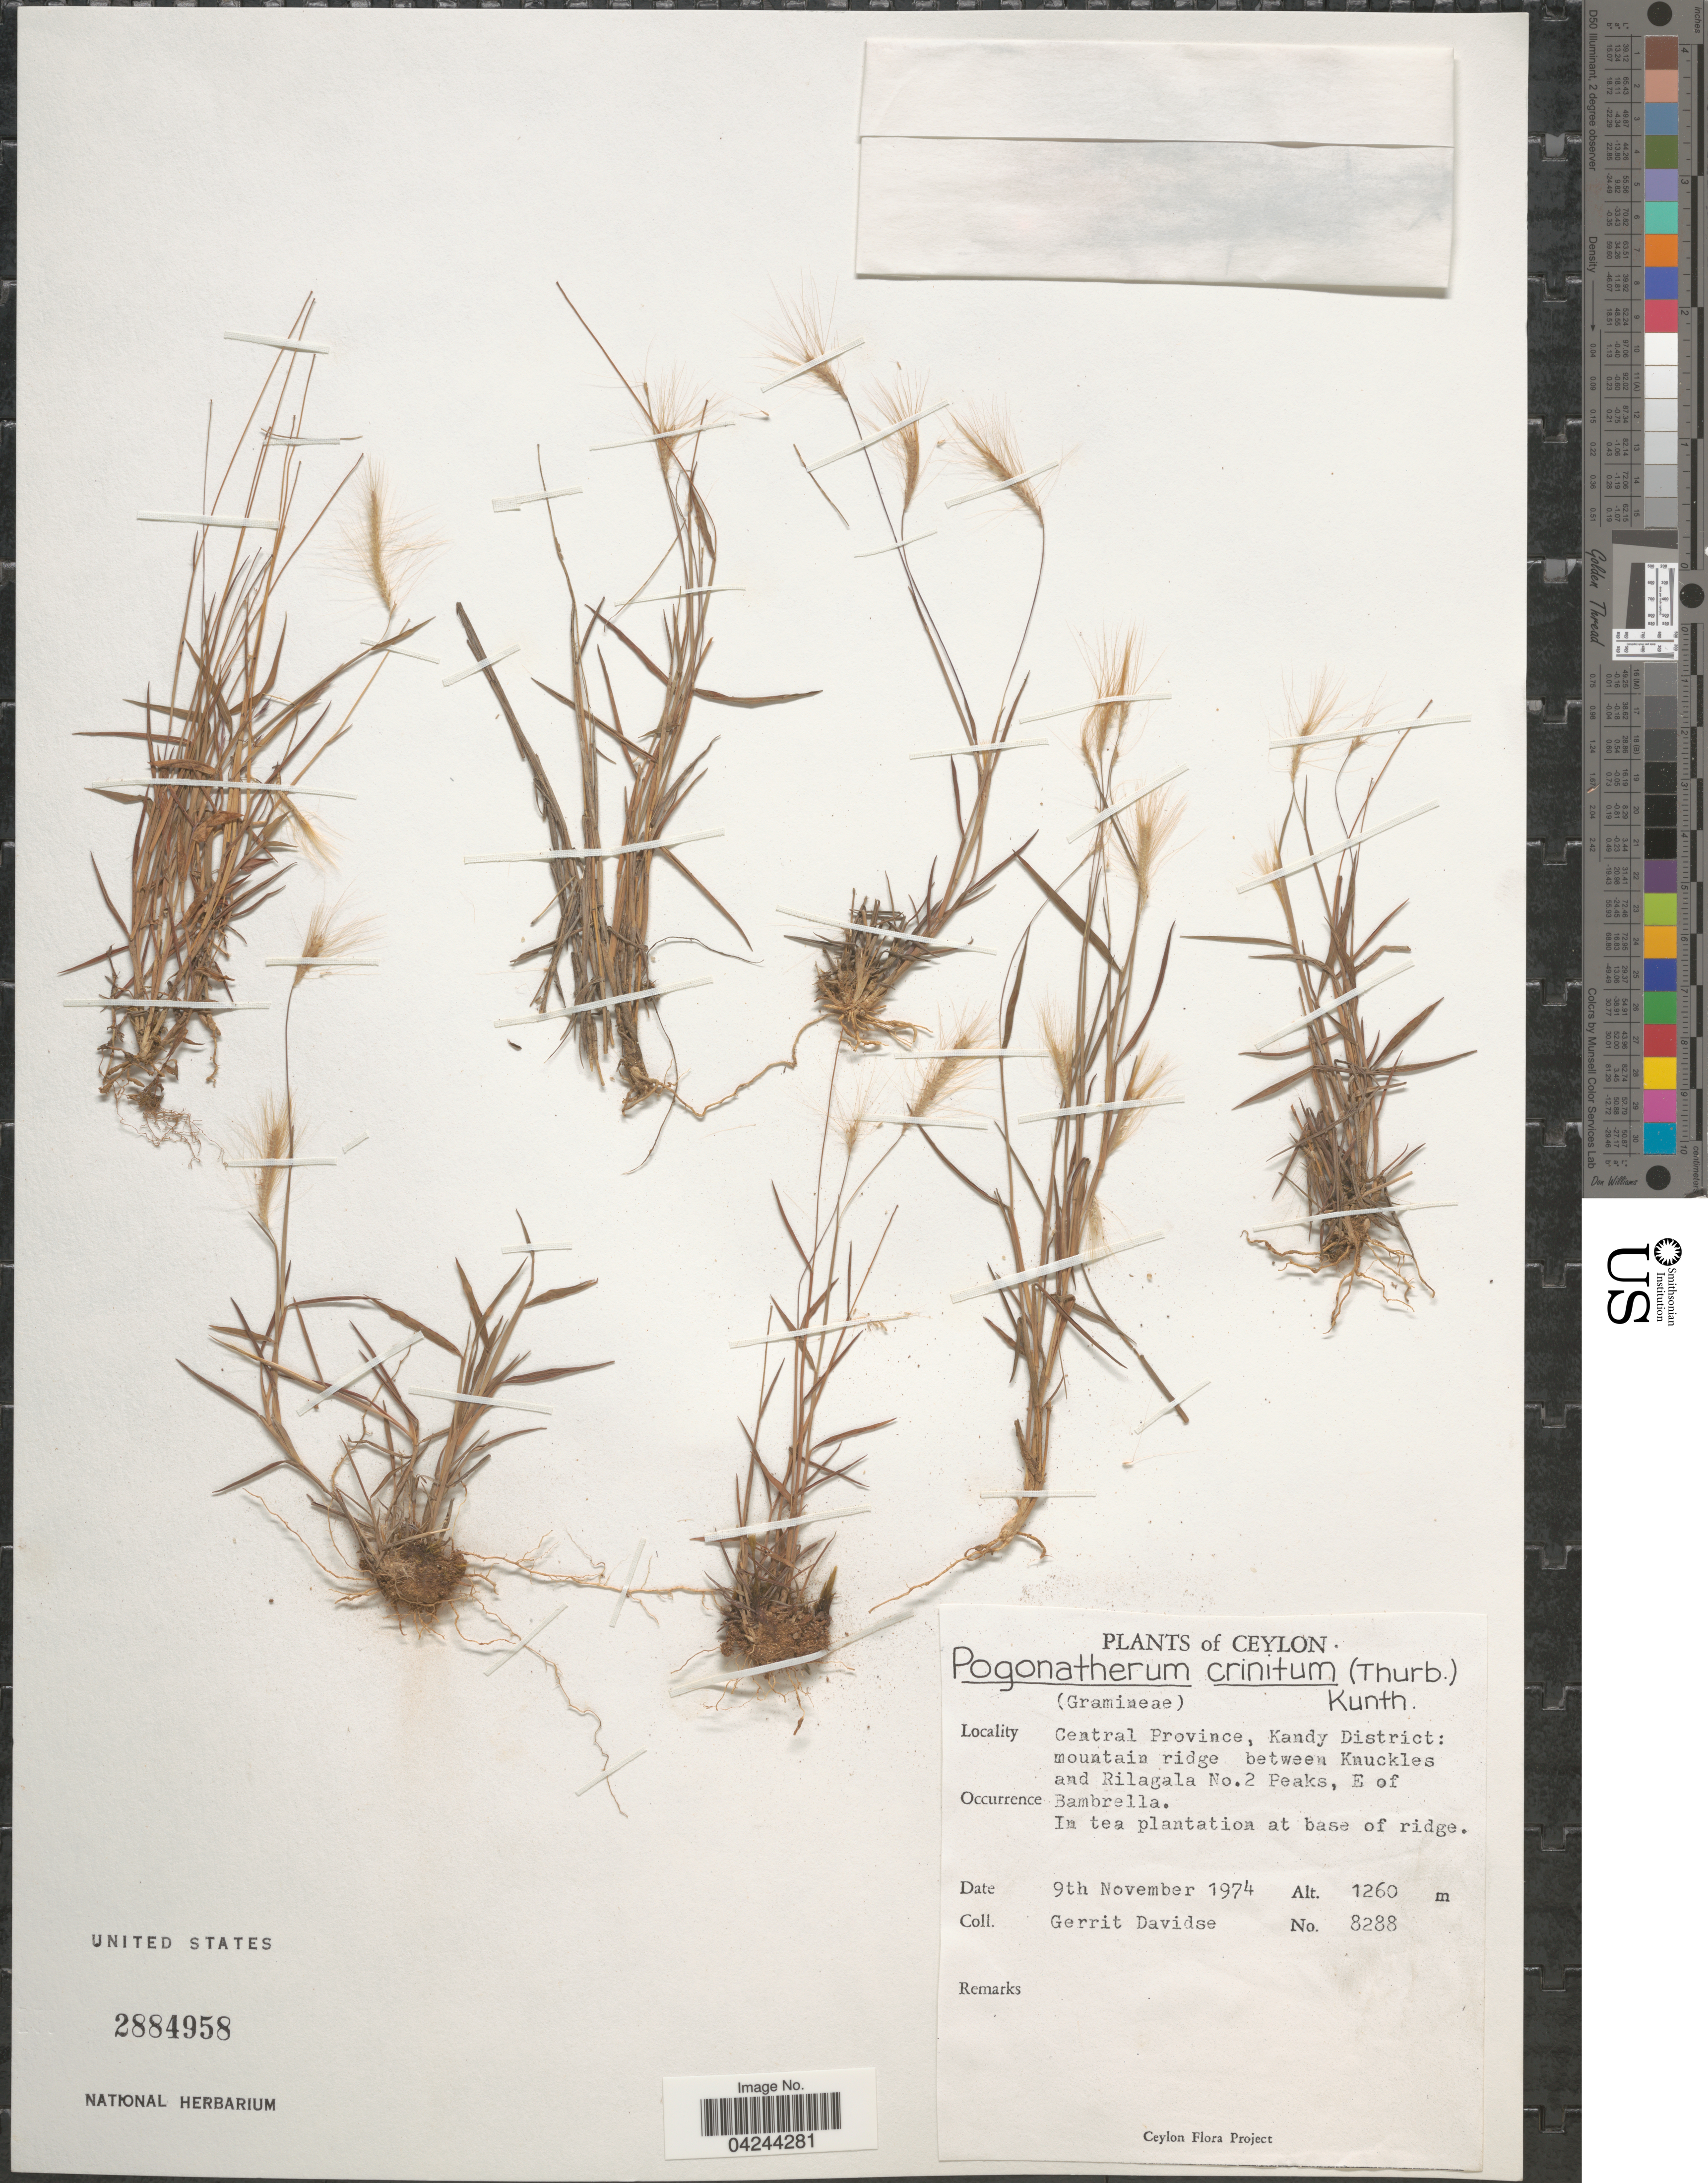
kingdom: Plantae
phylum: Tracheophyta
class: Liliopsida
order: Poales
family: Poaceae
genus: Pogonatherum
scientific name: Pogonatherum crinitum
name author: (Thunb.) Kunth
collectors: G. Davidse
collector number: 8288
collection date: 1974-11-09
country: Sri Lanka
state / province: Central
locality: Ceylon. Kandy district: mountain ridge between Knuckles and Rilagala No.2 Peaks, E of Bambrella.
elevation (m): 1260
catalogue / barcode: US 2884958